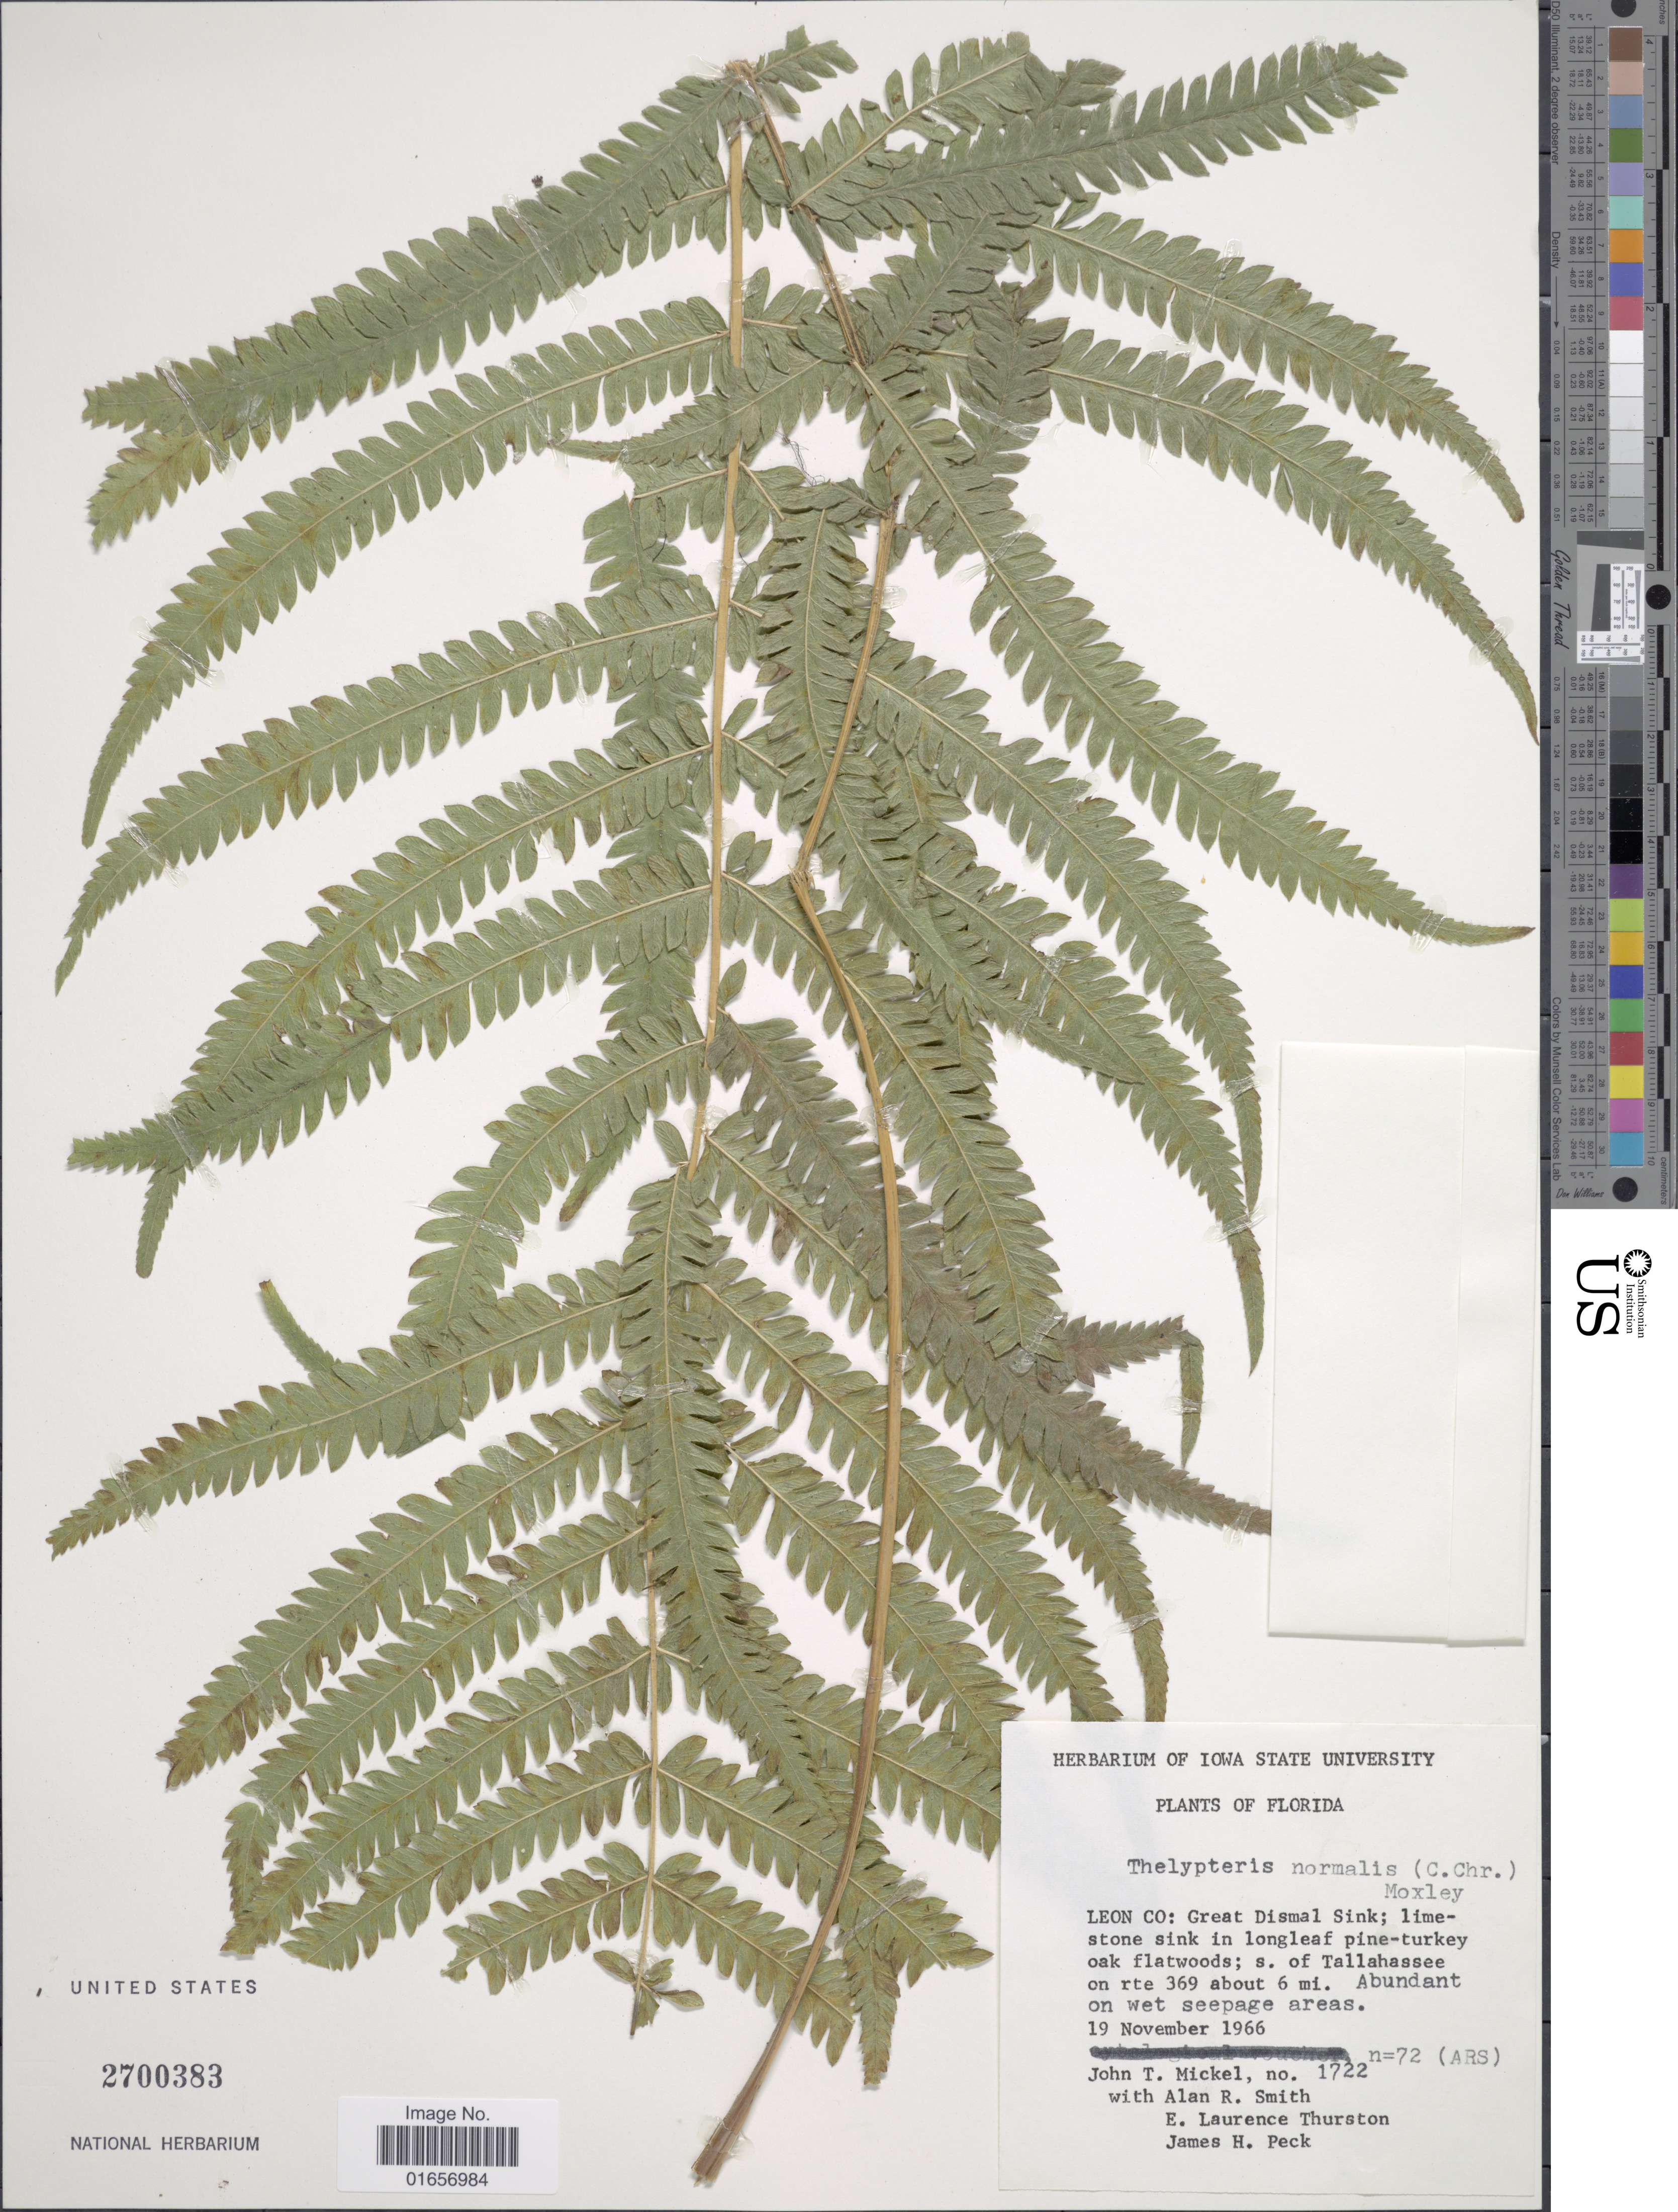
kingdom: Plantae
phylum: Tracheophyta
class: Polypodiopsida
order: Polypodiales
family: Thelypteridaceae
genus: Christella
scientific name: Christella kunthii comb. ined.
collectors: J. T. Mickel, A. R. Smith, E. Thurston & J. Peck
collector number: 1722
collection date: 1966-11-19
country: United States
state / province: Florida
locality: Leon Co: Great Dismal Sink: s. of Tallahassee on rte 369 about 6 mi.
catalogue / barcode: US 2700383